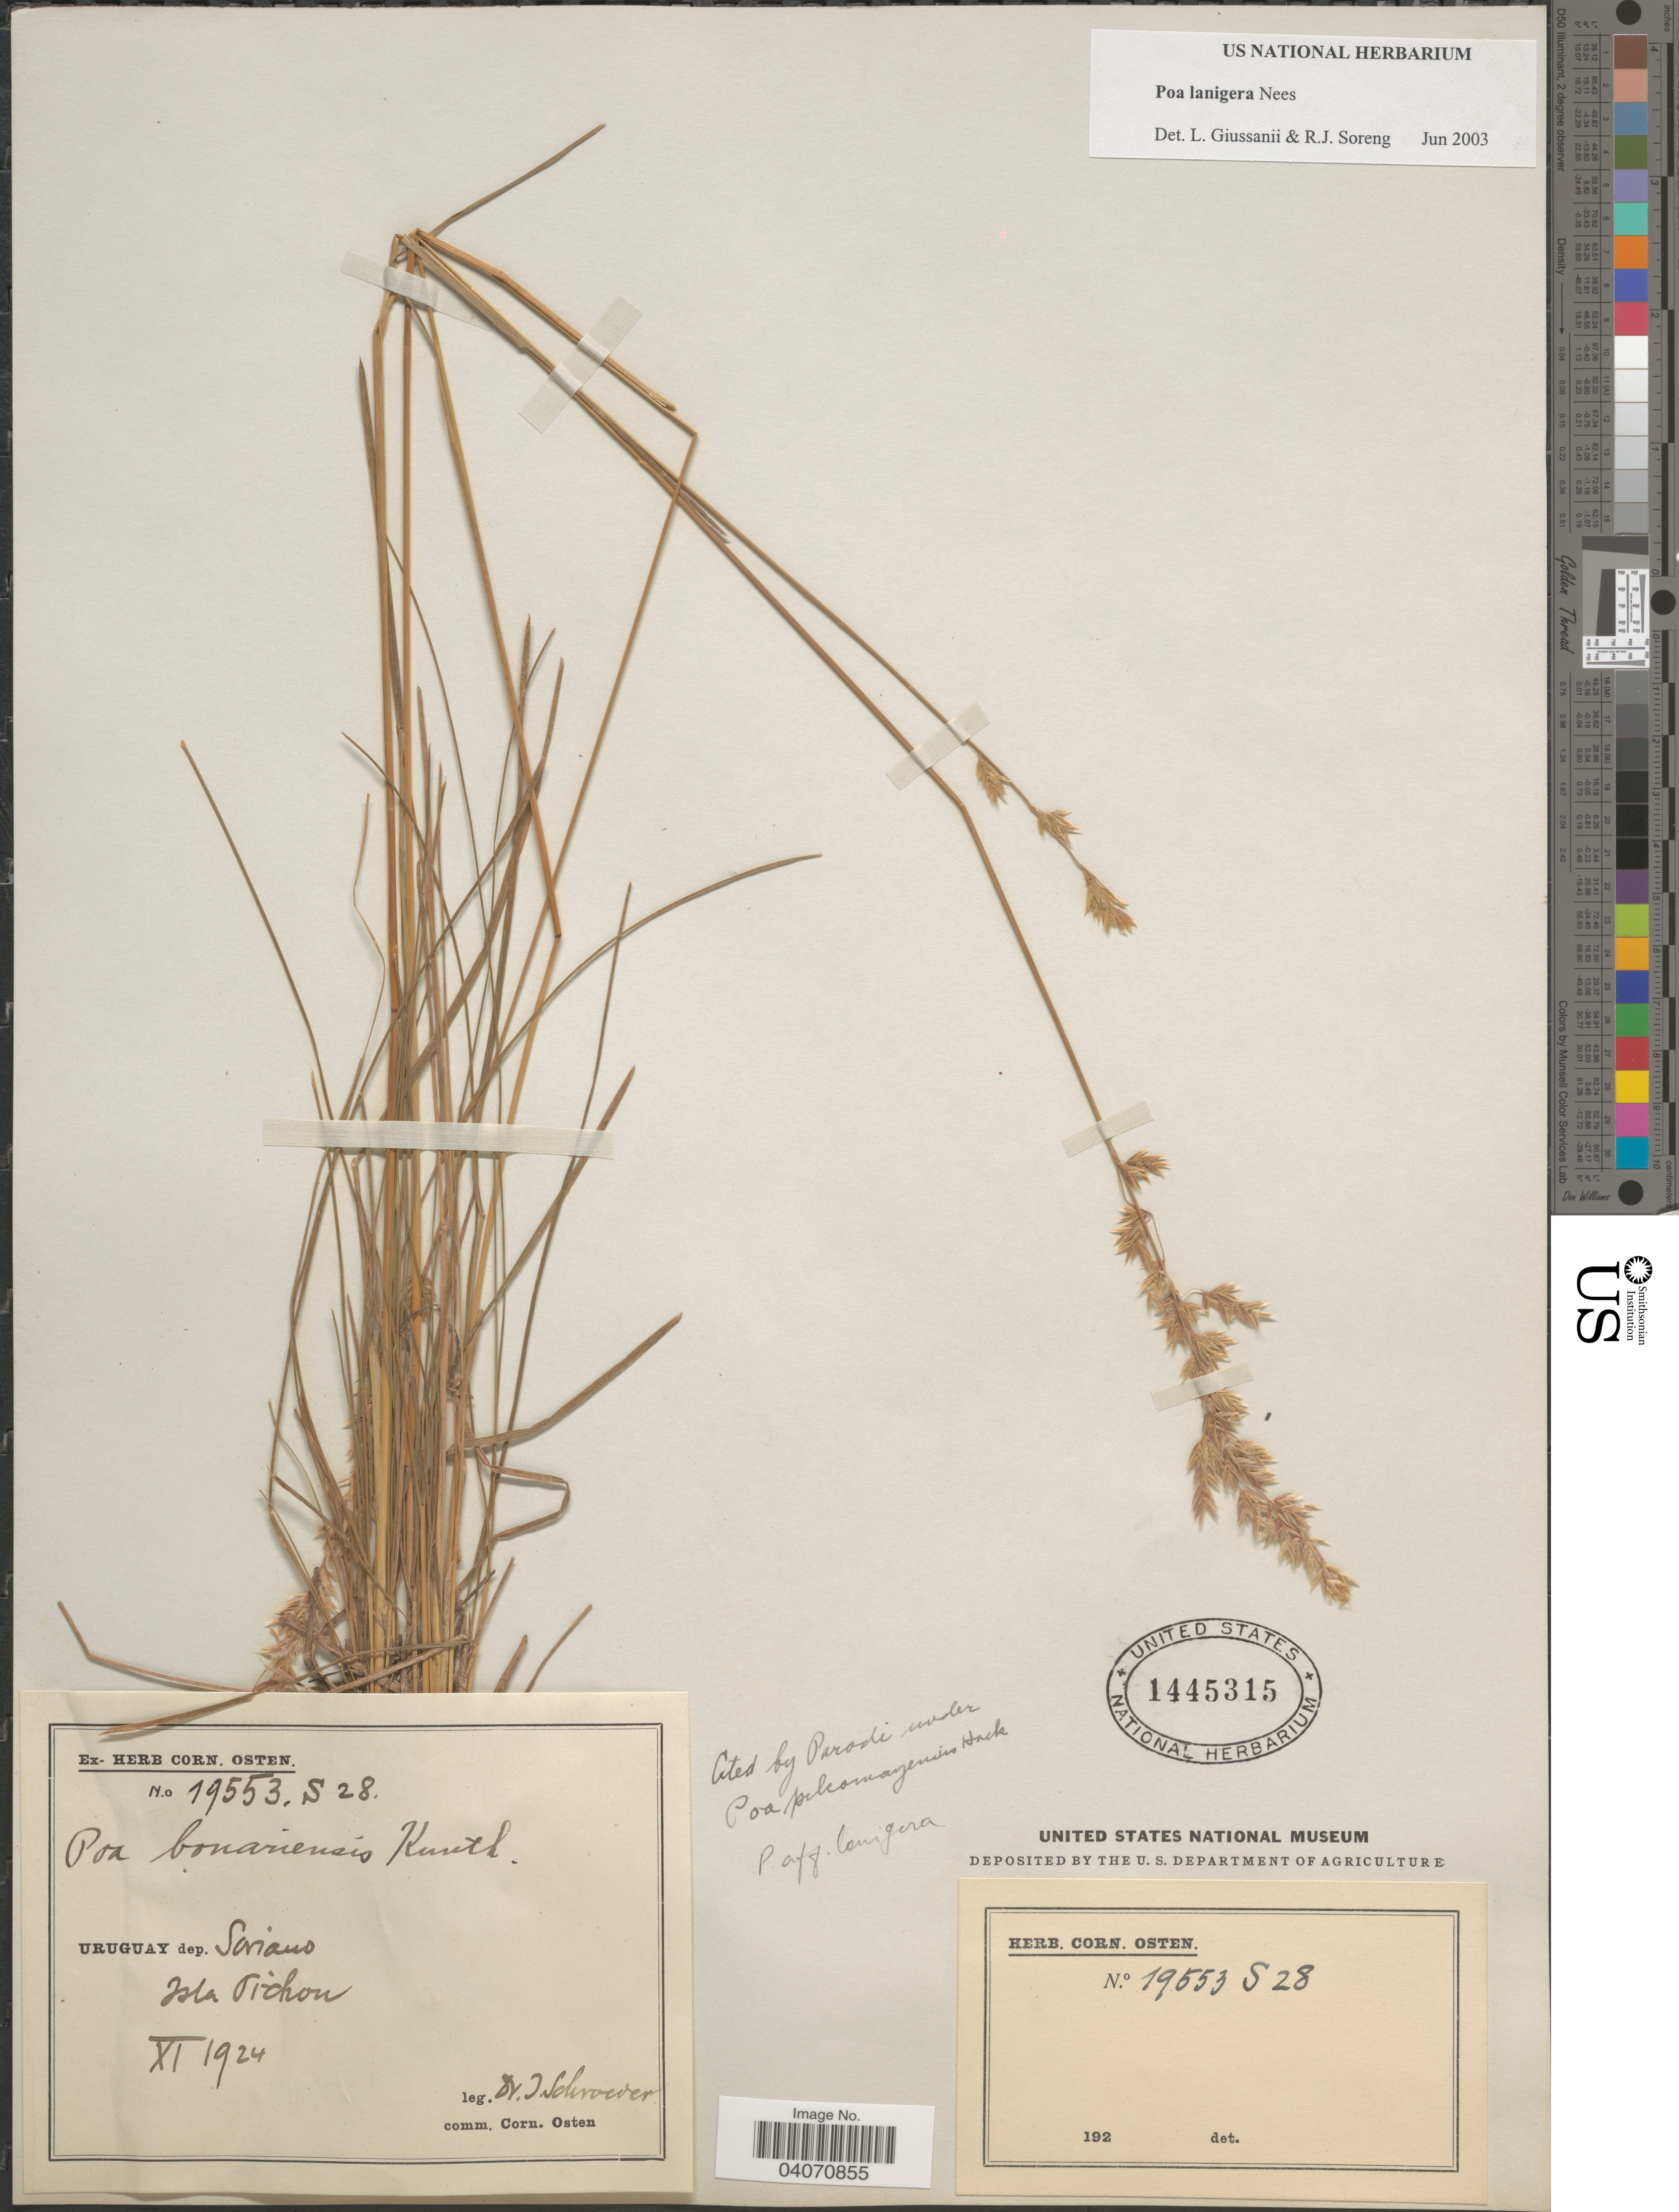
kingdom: Plantae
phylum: Tracheophyta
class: Liliopsida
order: Poales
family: Poaceae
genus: Poa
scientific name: Poa lanigera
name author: Nees in Mart.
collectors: J. Schroeder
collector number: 19553S28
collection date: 1924-11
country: Uruguay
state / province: Soriano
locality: Dep. Soriano. Isla Tichon.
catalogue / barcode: US 1445315